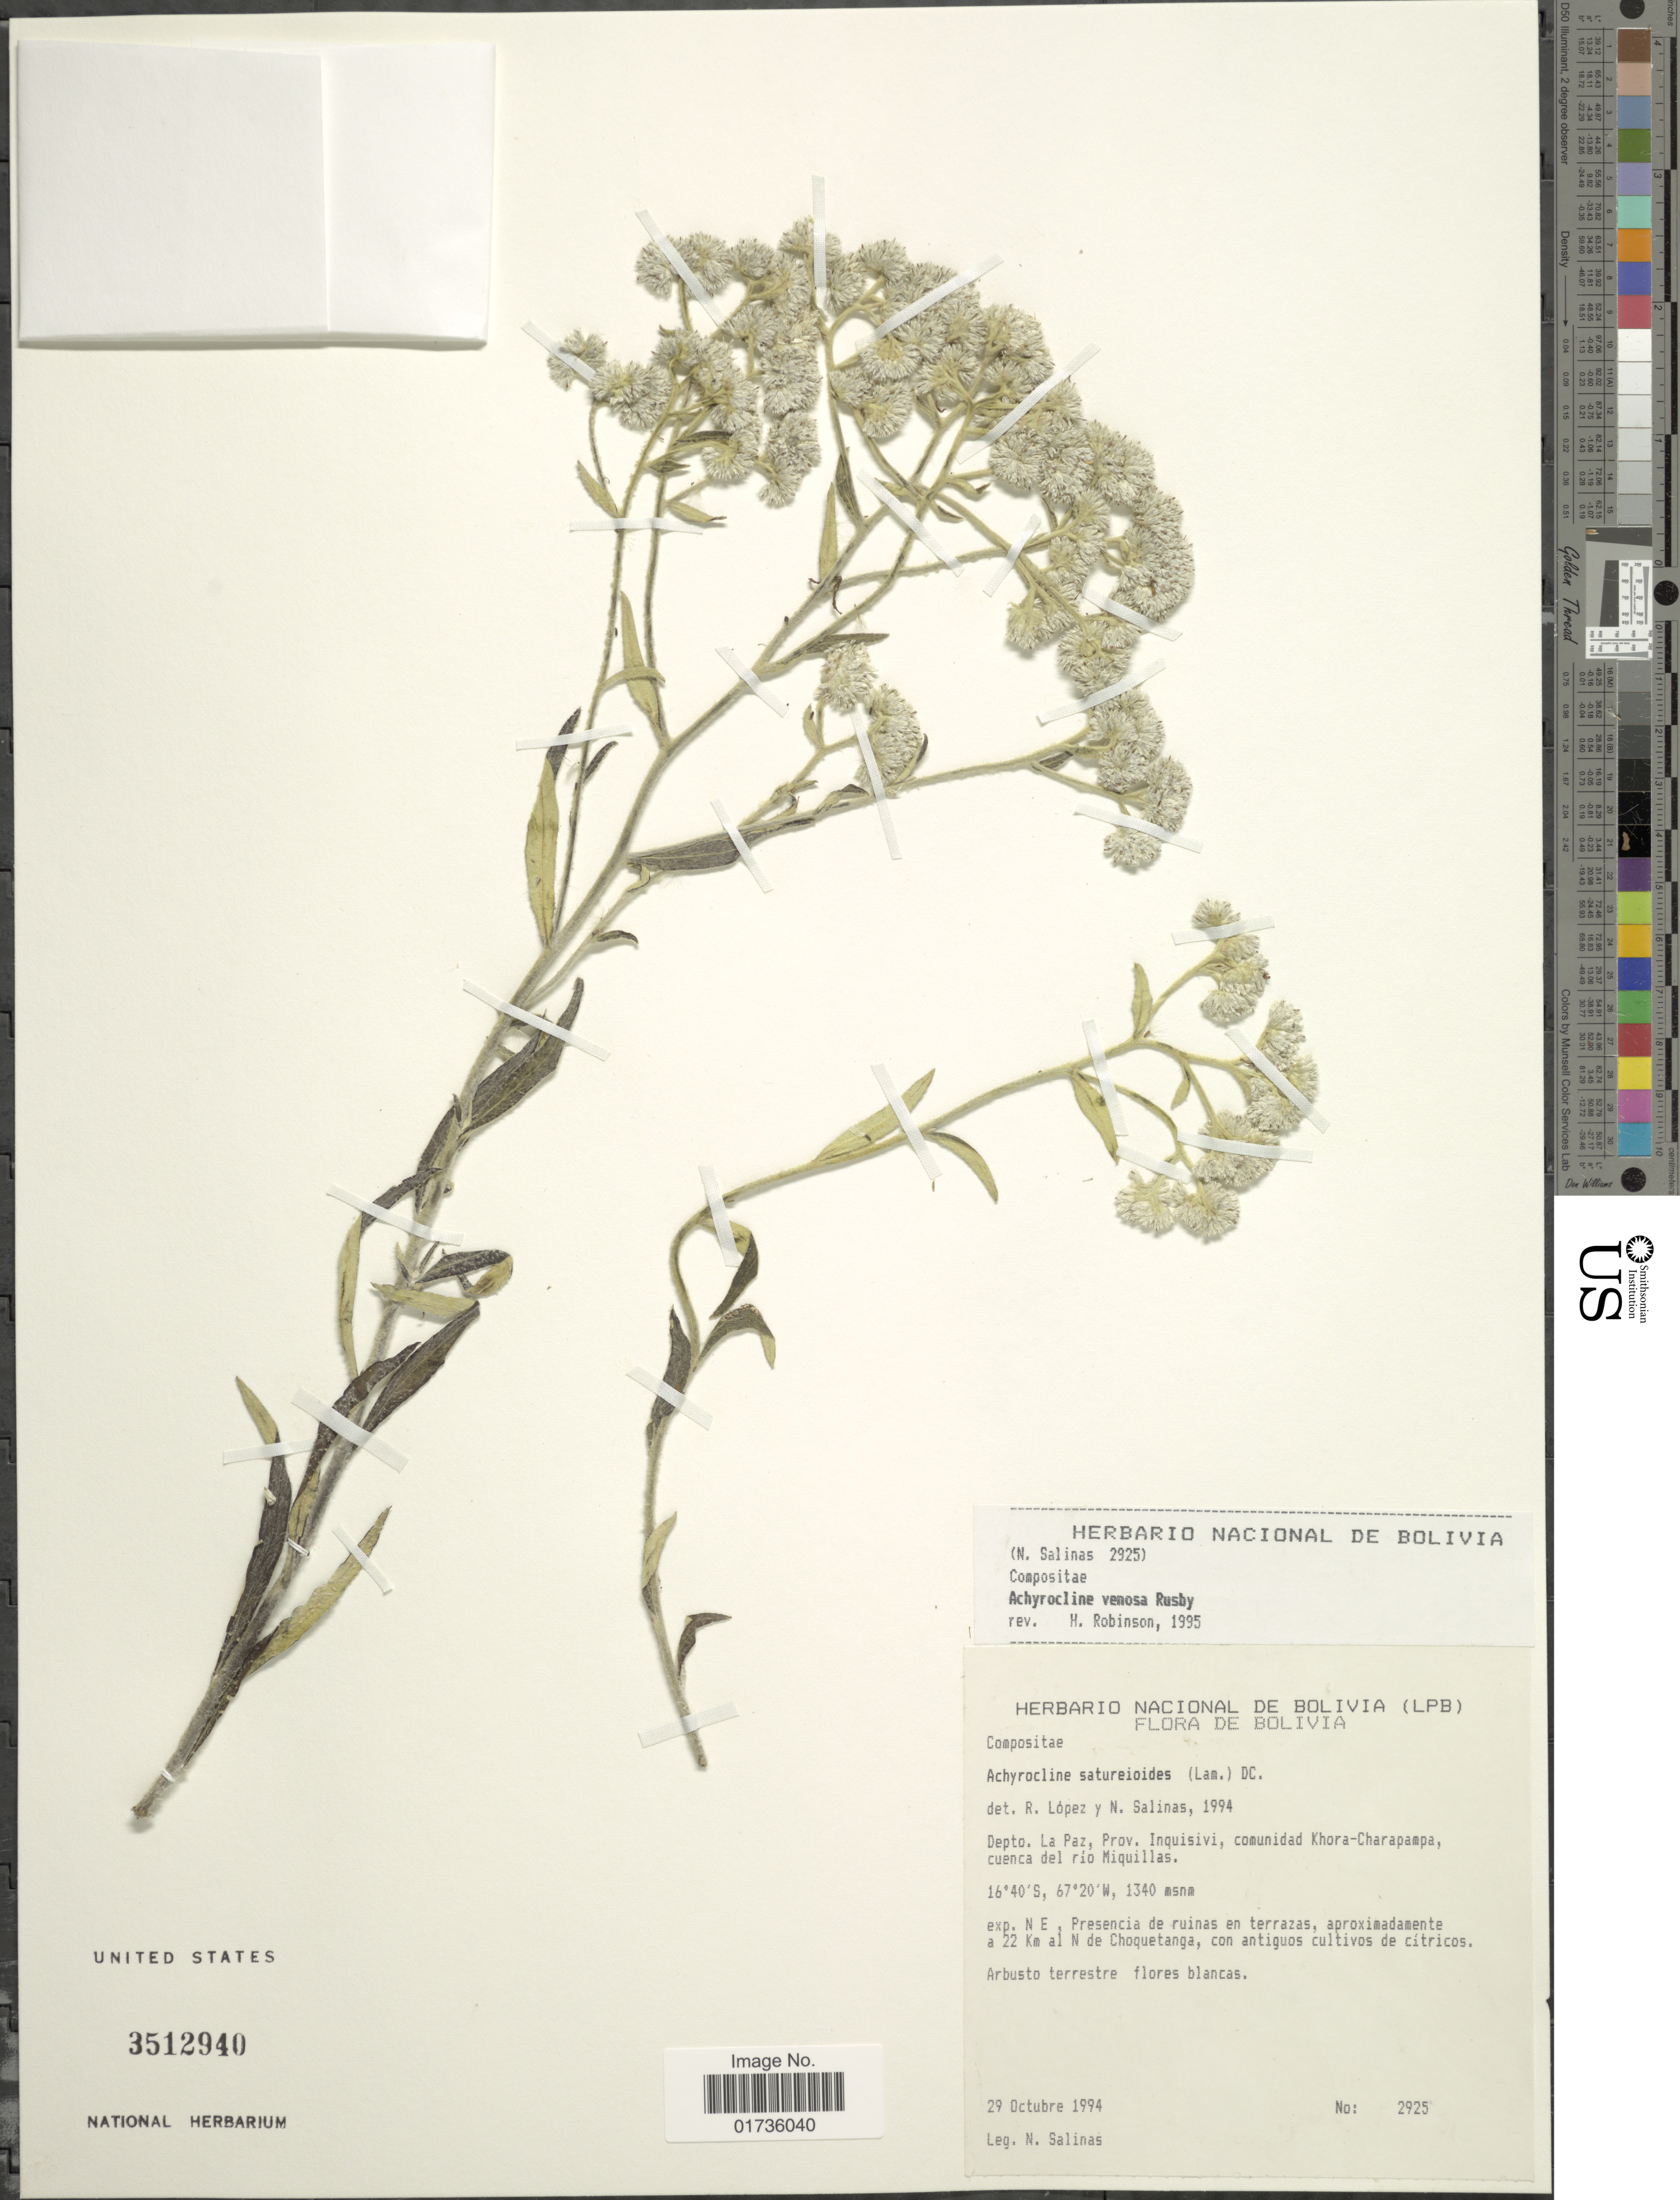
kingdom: Plantae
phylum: Tracheophyta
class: Magnoliopsida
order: Asterales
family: Asteraceae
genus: Achyrocline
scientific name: Achyrocline venosa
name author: Rusby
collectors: N. Salinas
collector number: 2925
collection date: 1994-10-29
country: Bolivia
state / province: La Paz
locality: Depto La Paz, prov. Inquisivi, comunidad Khora-Charapampa, cuenca del río Miquillas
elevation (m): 1340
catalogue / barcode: US 3512940